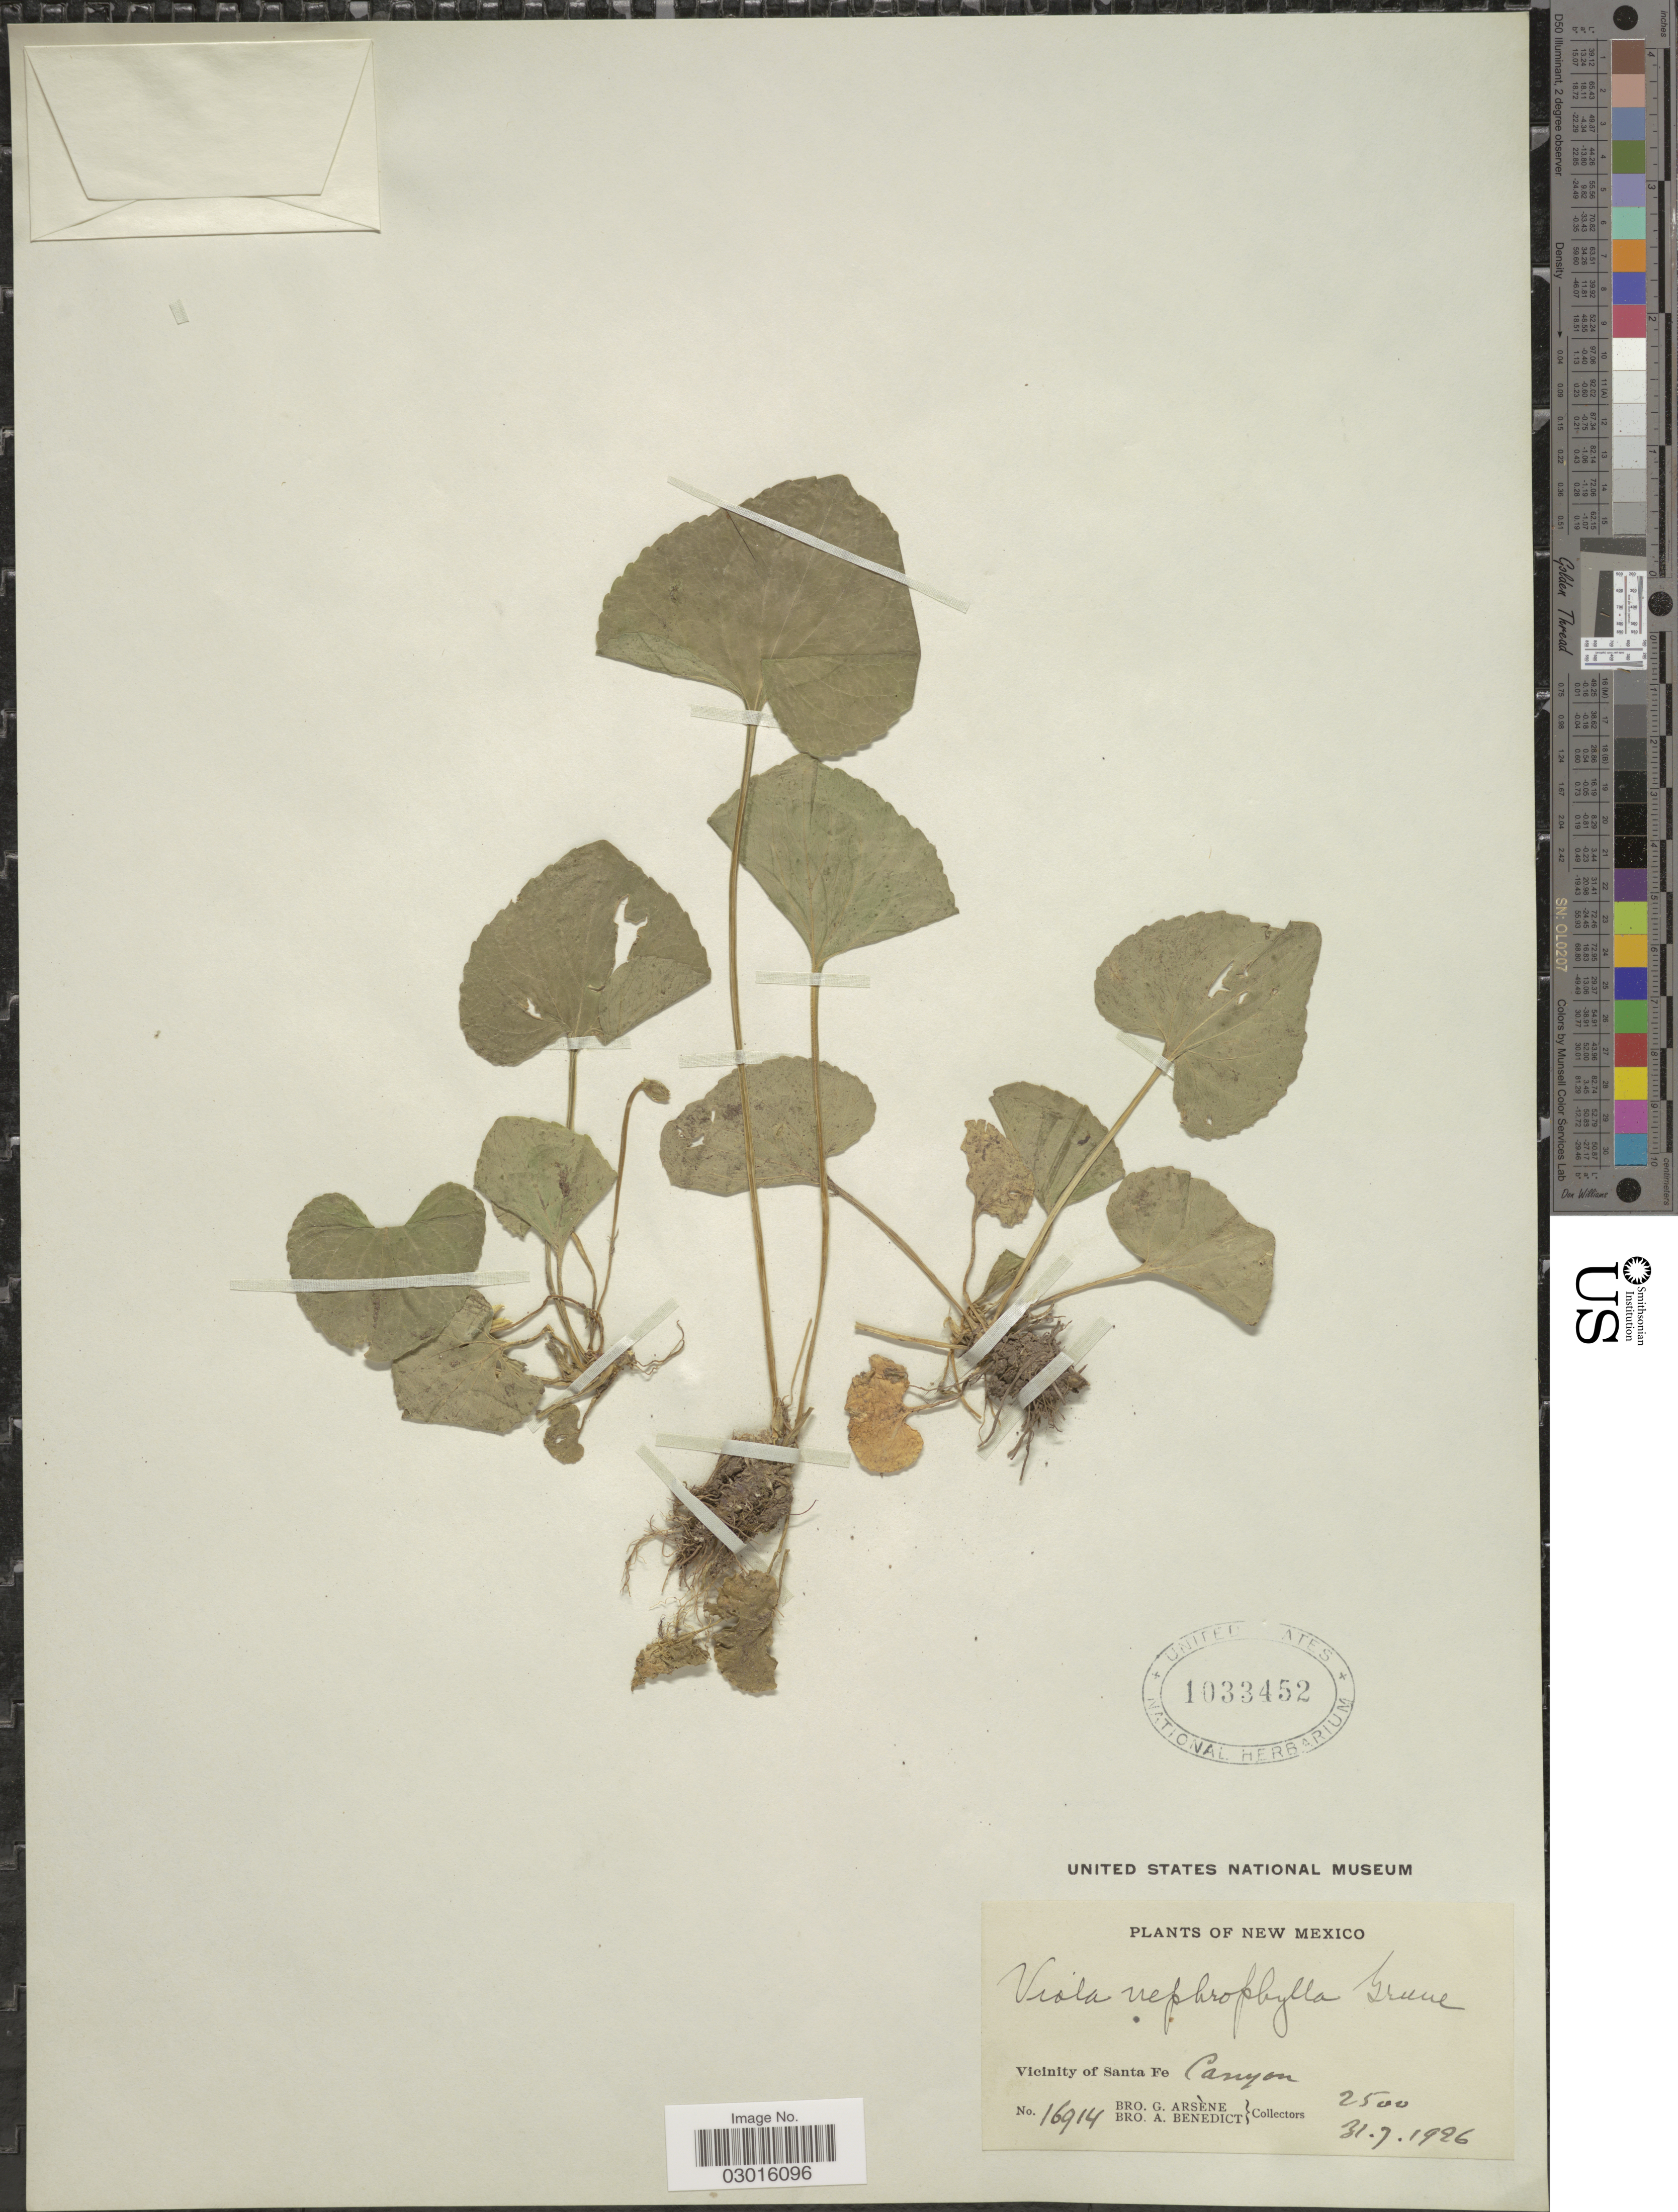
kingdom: Plantae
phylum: Tracheophyta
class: Magnoliopsida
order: Malpighiales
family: Violaceae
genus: Viola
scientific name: Viola nephrophylla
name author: Greene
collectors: Bro. G. Arsène & Bro. A. Benedict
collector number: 16914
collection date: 1926-07-31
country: United States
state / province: New Mexico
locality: Vicinity of Santa Fe, Canyon.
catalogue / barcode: US 1033452